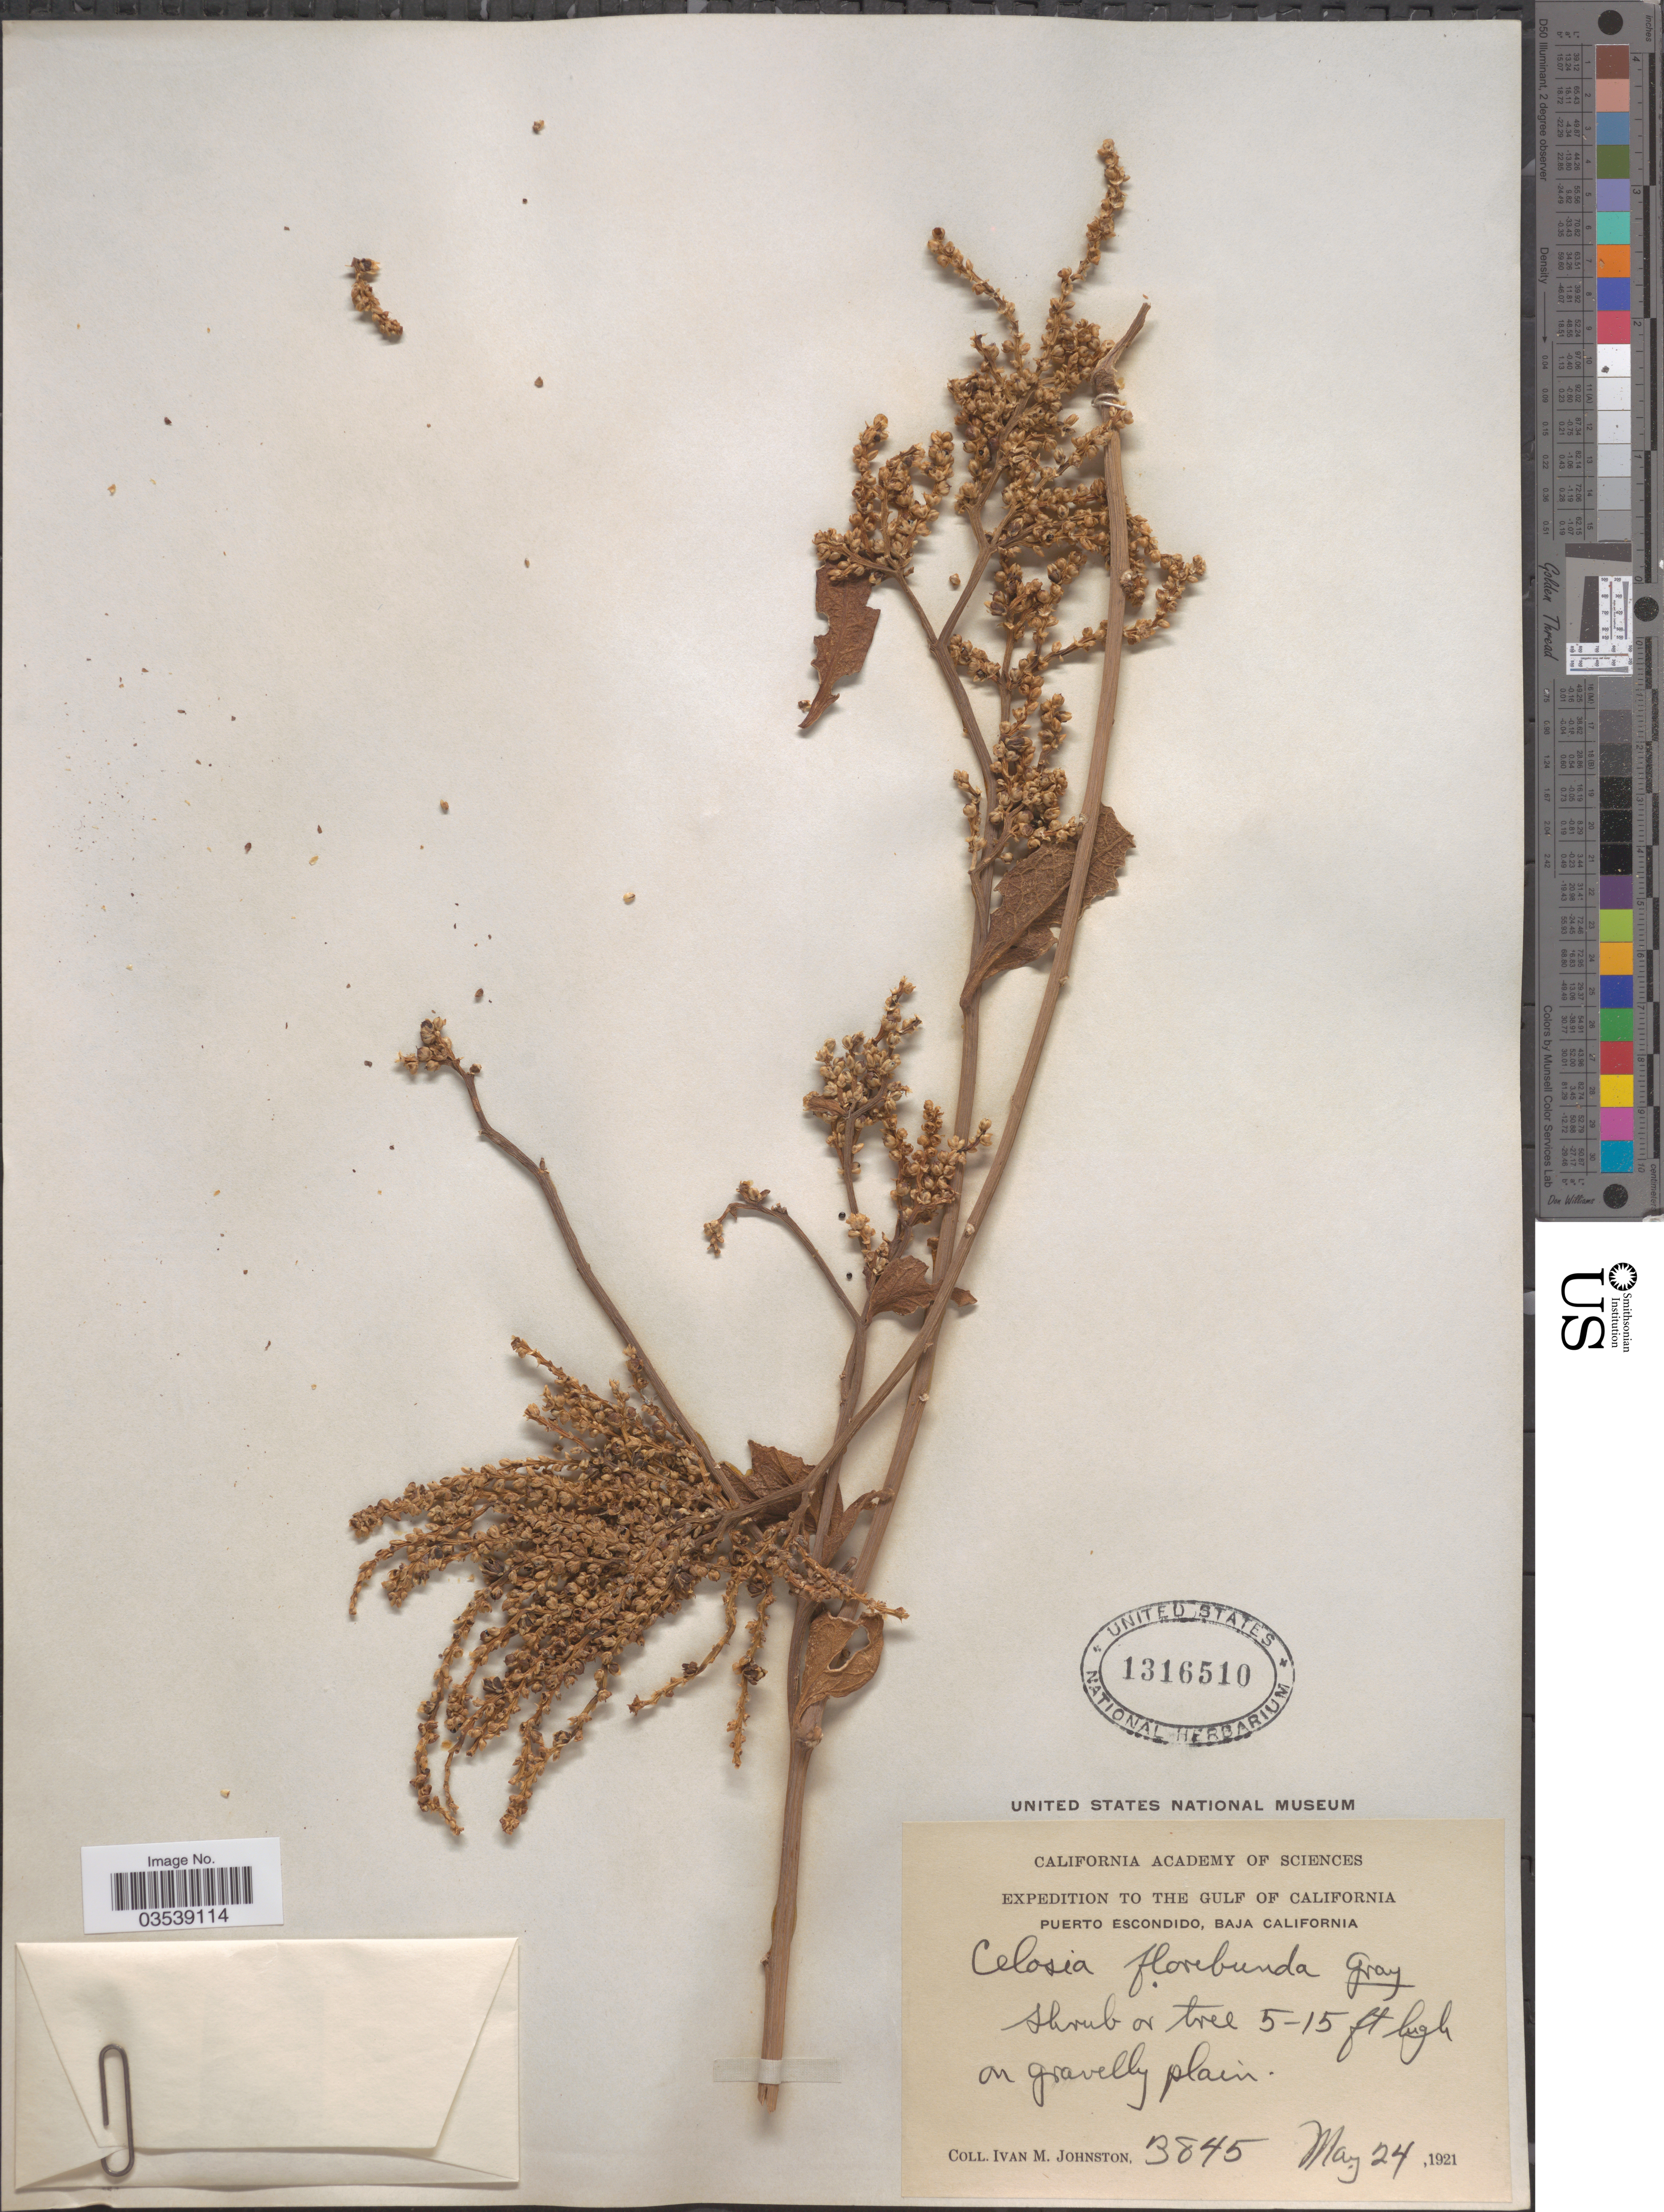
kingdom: Plantae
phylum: Tracheophyta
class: Magnoliopsida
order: Caryophyllales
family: Amaranthaceae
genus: Celosia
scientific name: Celosia floribunda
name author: A. Gray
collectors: I.M. Johnston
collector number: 3845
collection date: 1921-05-24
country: Mexico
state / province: Baja California Sur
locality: The Gulf of California. Puerto Escondido.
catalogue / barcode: US 1316510